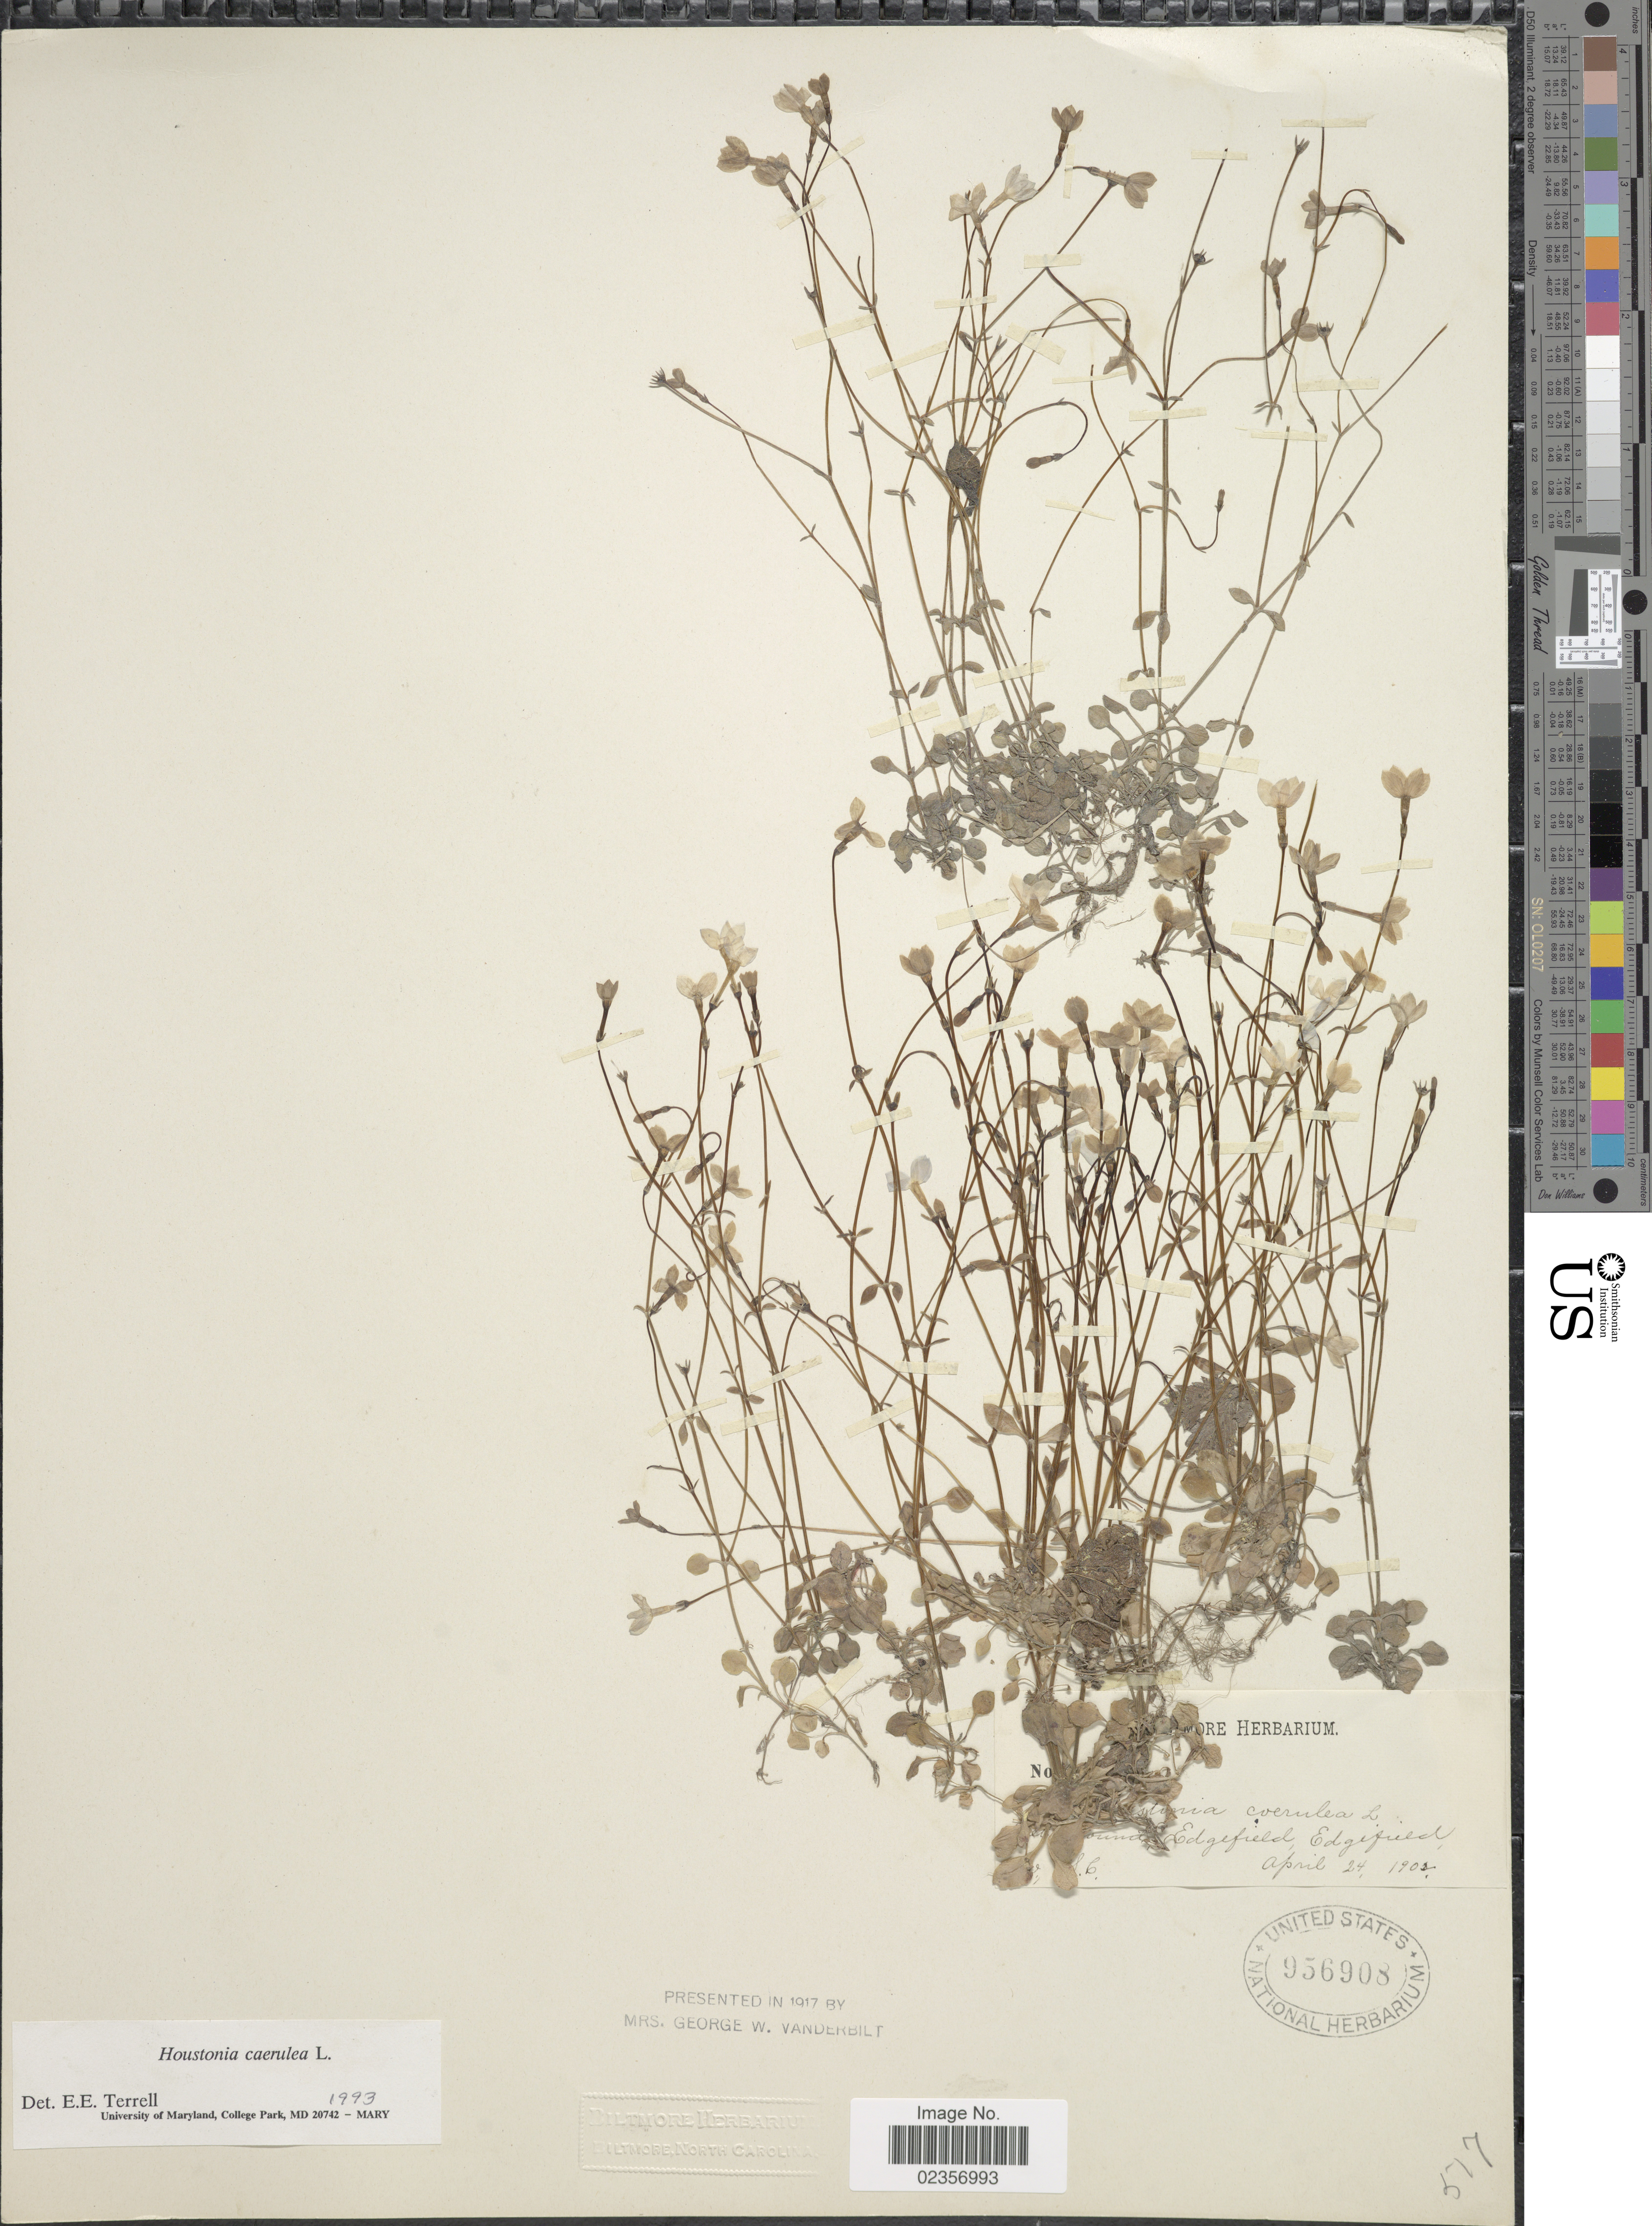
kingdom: Plantae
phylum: Tracheophyta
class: Magnoliopsida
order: Gentianales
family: Rubiaceae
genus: Houstonia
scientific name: Houstonia caerulea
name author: L.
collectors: ex herb. Biltmore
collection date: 1902-04-24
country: United States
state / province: South Carolina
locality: [illegible text] Edgefield, Edgefield.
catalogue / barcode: US 956908